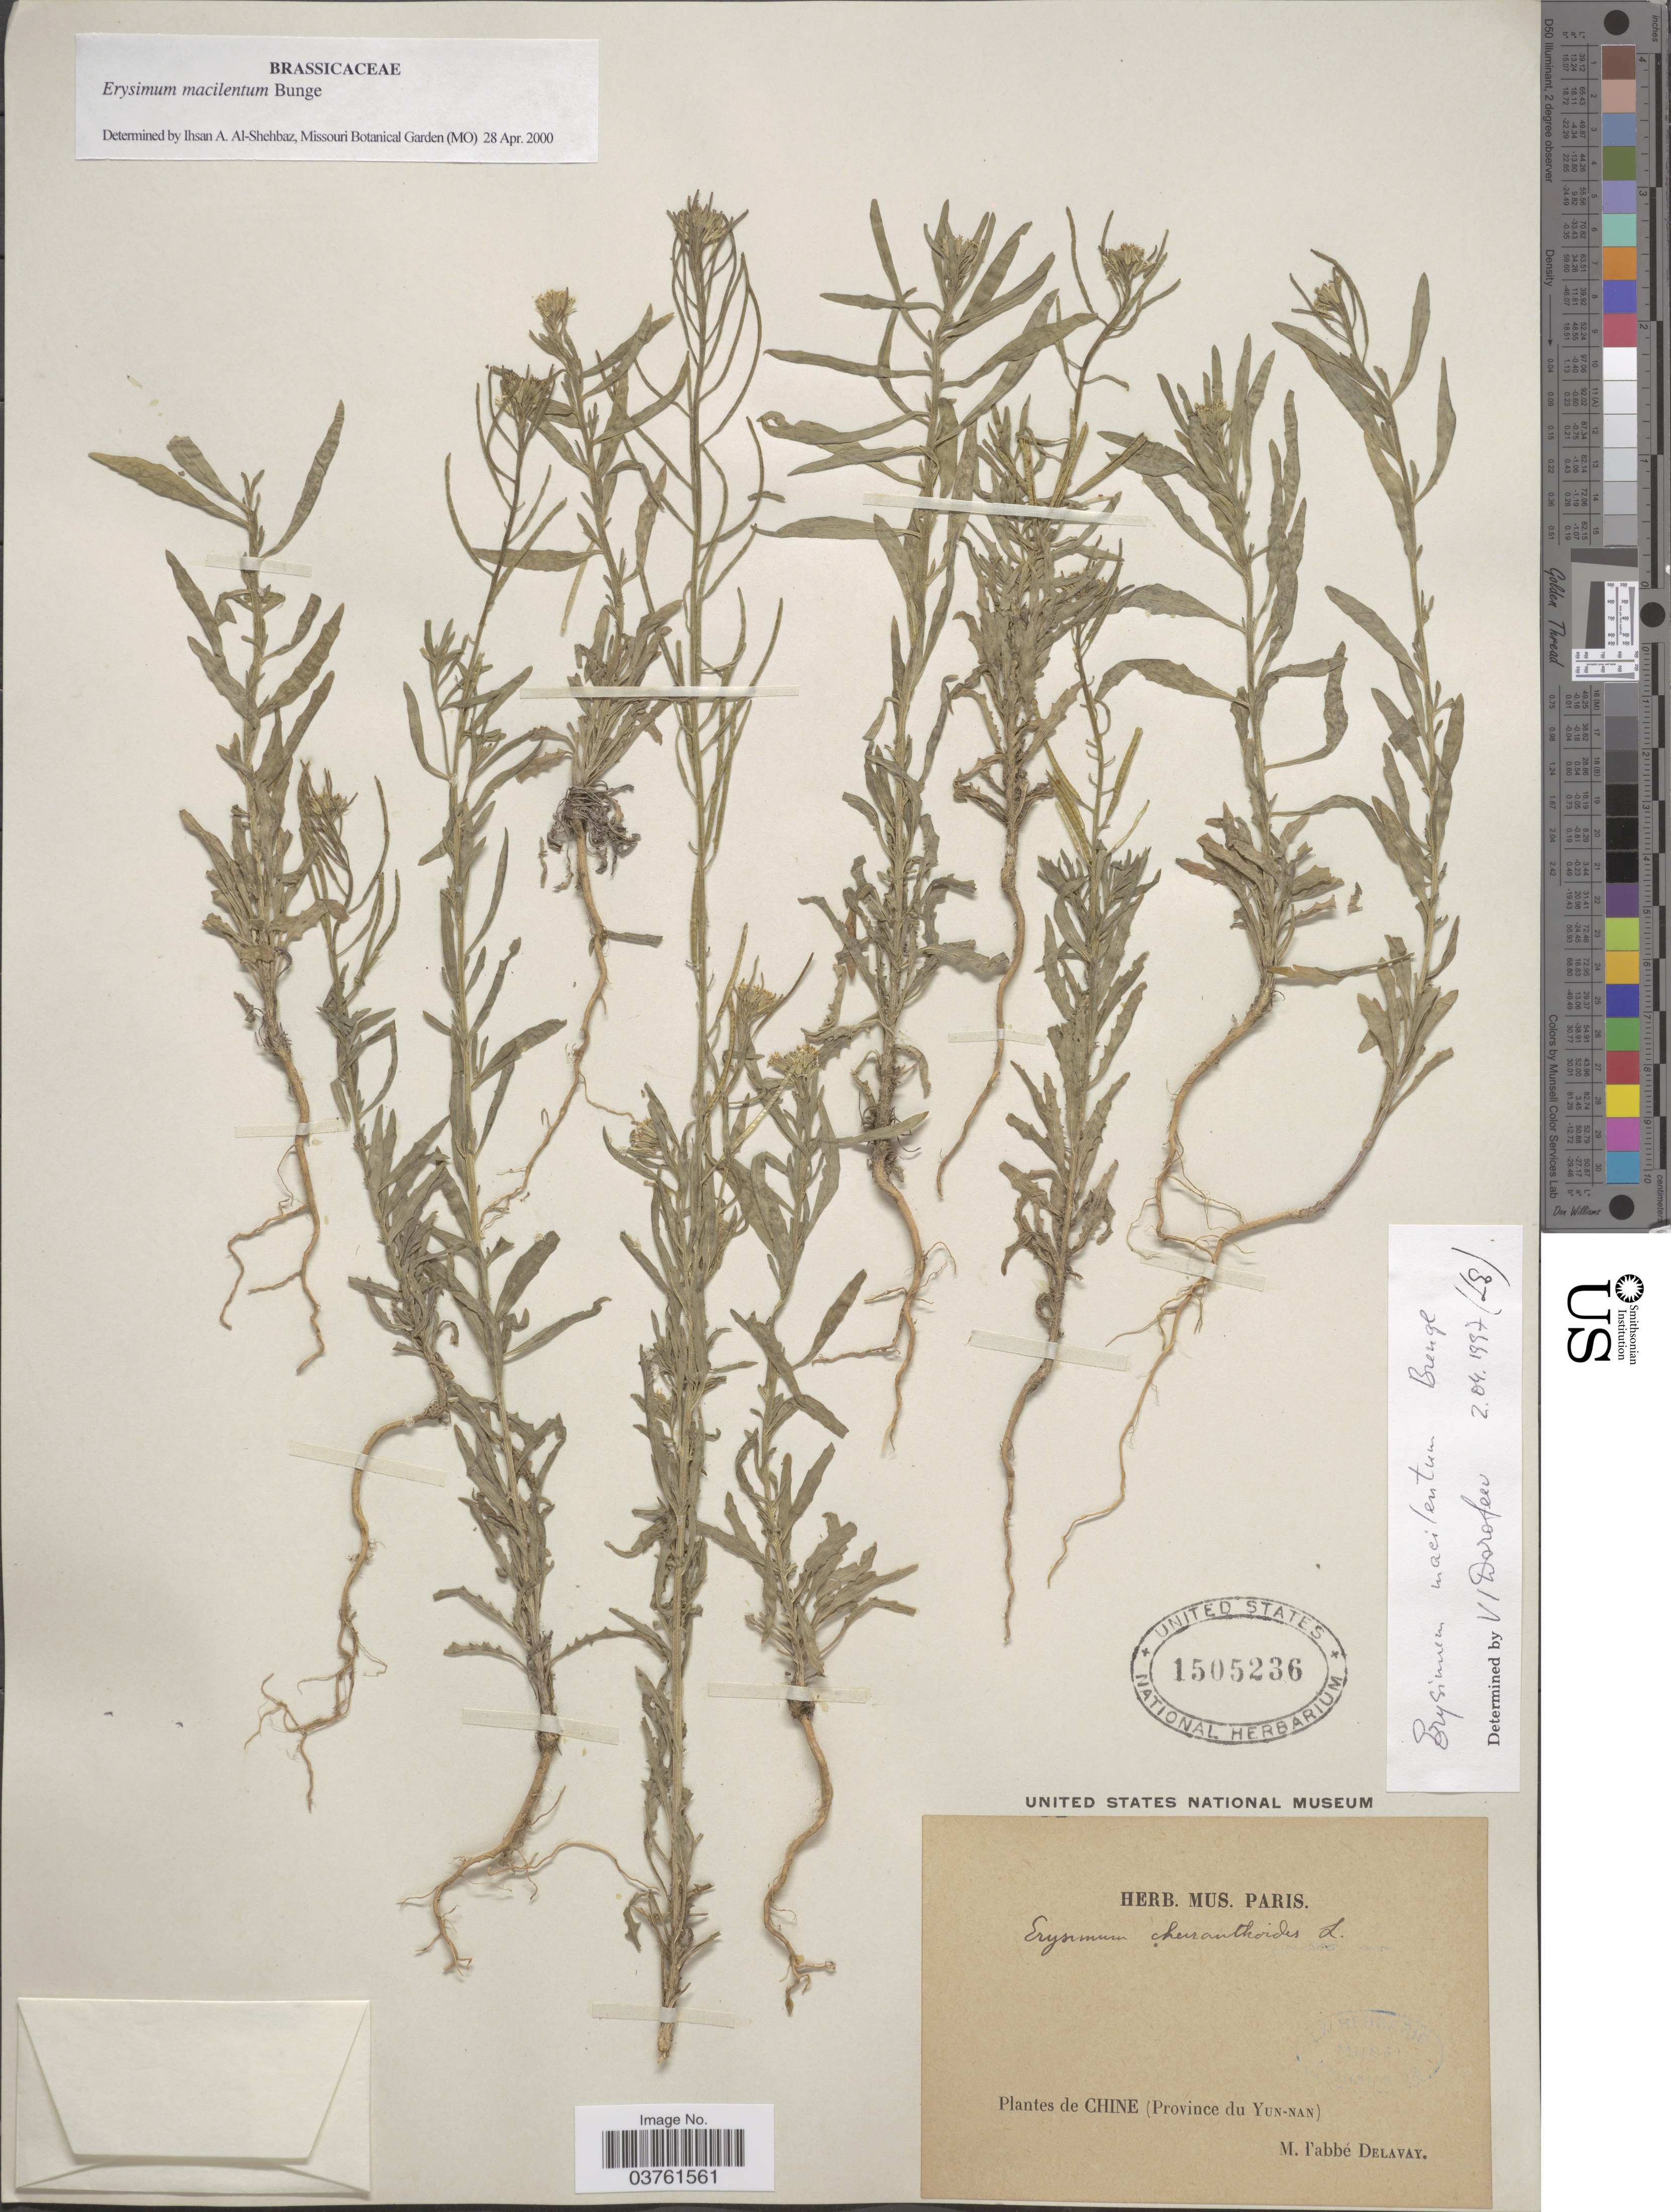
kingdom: Plantae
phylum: Tracheophyta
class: Magnoliopsida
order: Brassicales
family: Brassicaceae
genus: Erysimum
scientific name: Erysimum macilentum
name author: Bunge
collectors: P. Delavay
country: China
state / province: Yunnan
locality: Chine (Province du Yun-nan).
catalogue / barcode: US 1505236